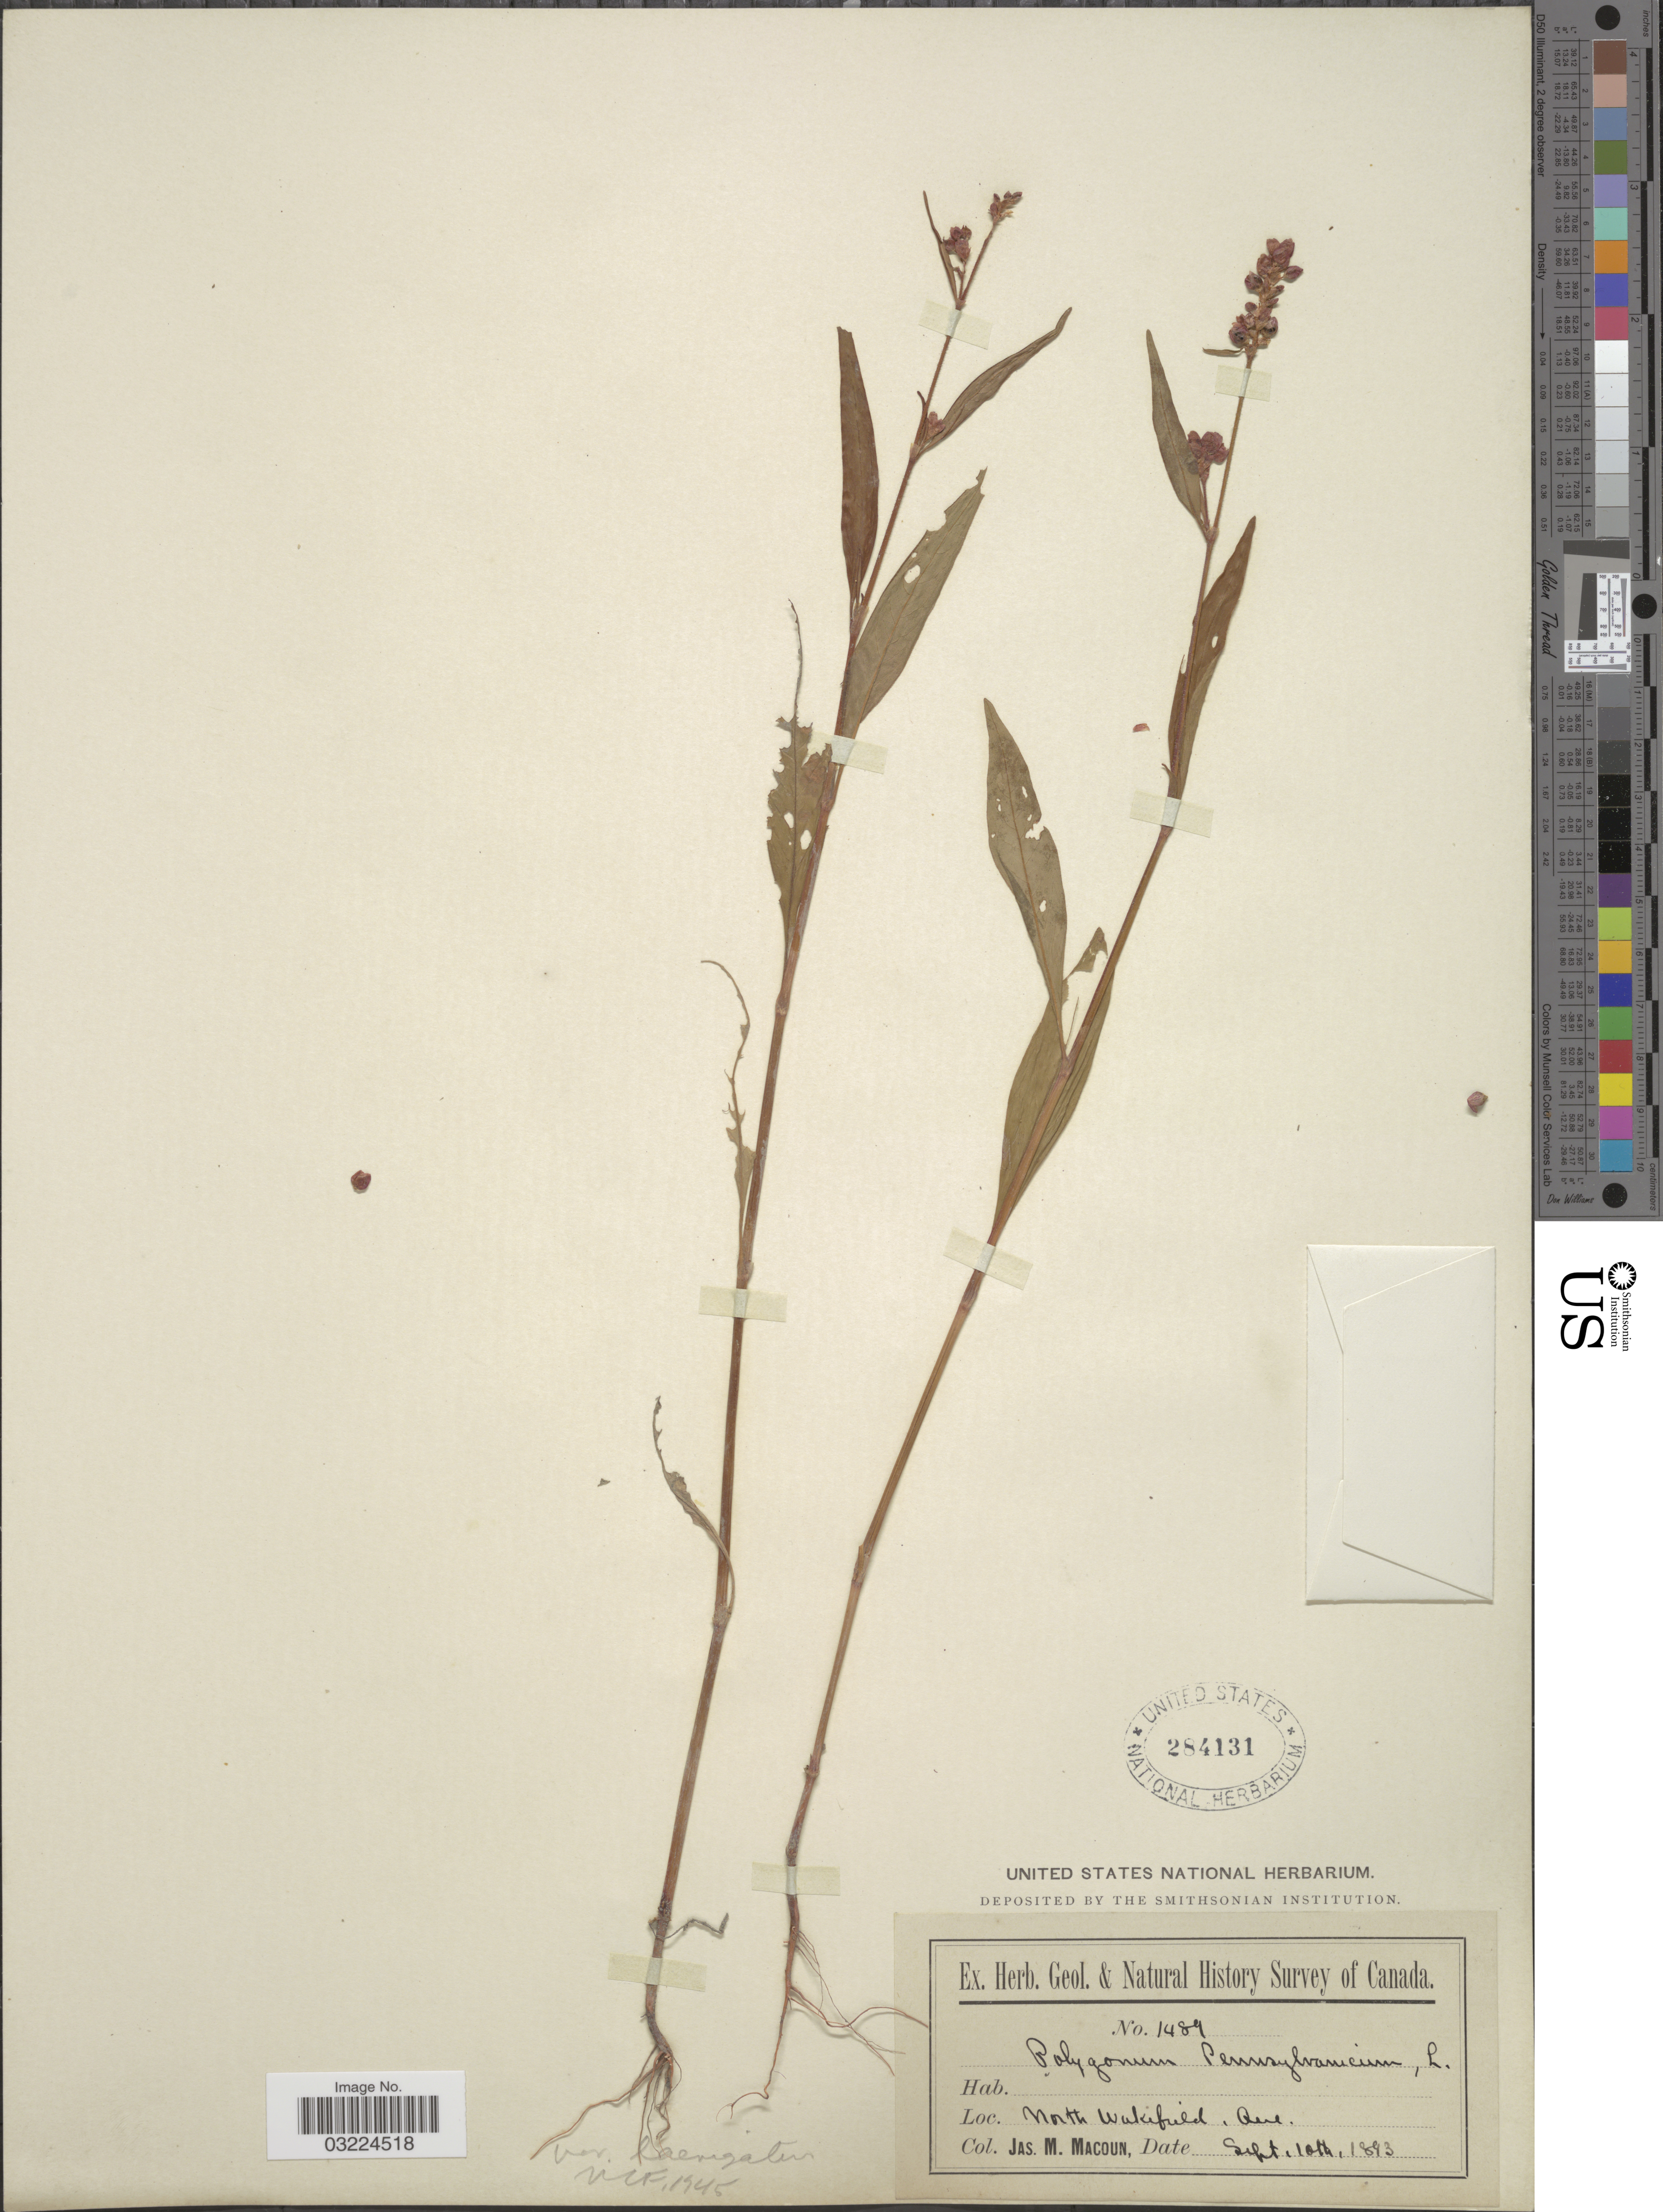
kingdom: Plantae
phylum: Tracheophyta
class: Magnoliopsida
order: Caryophyllales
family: Polygonaceae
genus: Persicaria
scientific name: Persicaria pensylvanica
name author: (L.) M. Gómez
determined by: Atha, D. E.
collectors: J. M. Macoun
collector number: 1489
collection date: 1893-09-10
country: Canada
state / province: Quebec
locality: North Wakefield, Que.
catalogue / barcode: US 284131